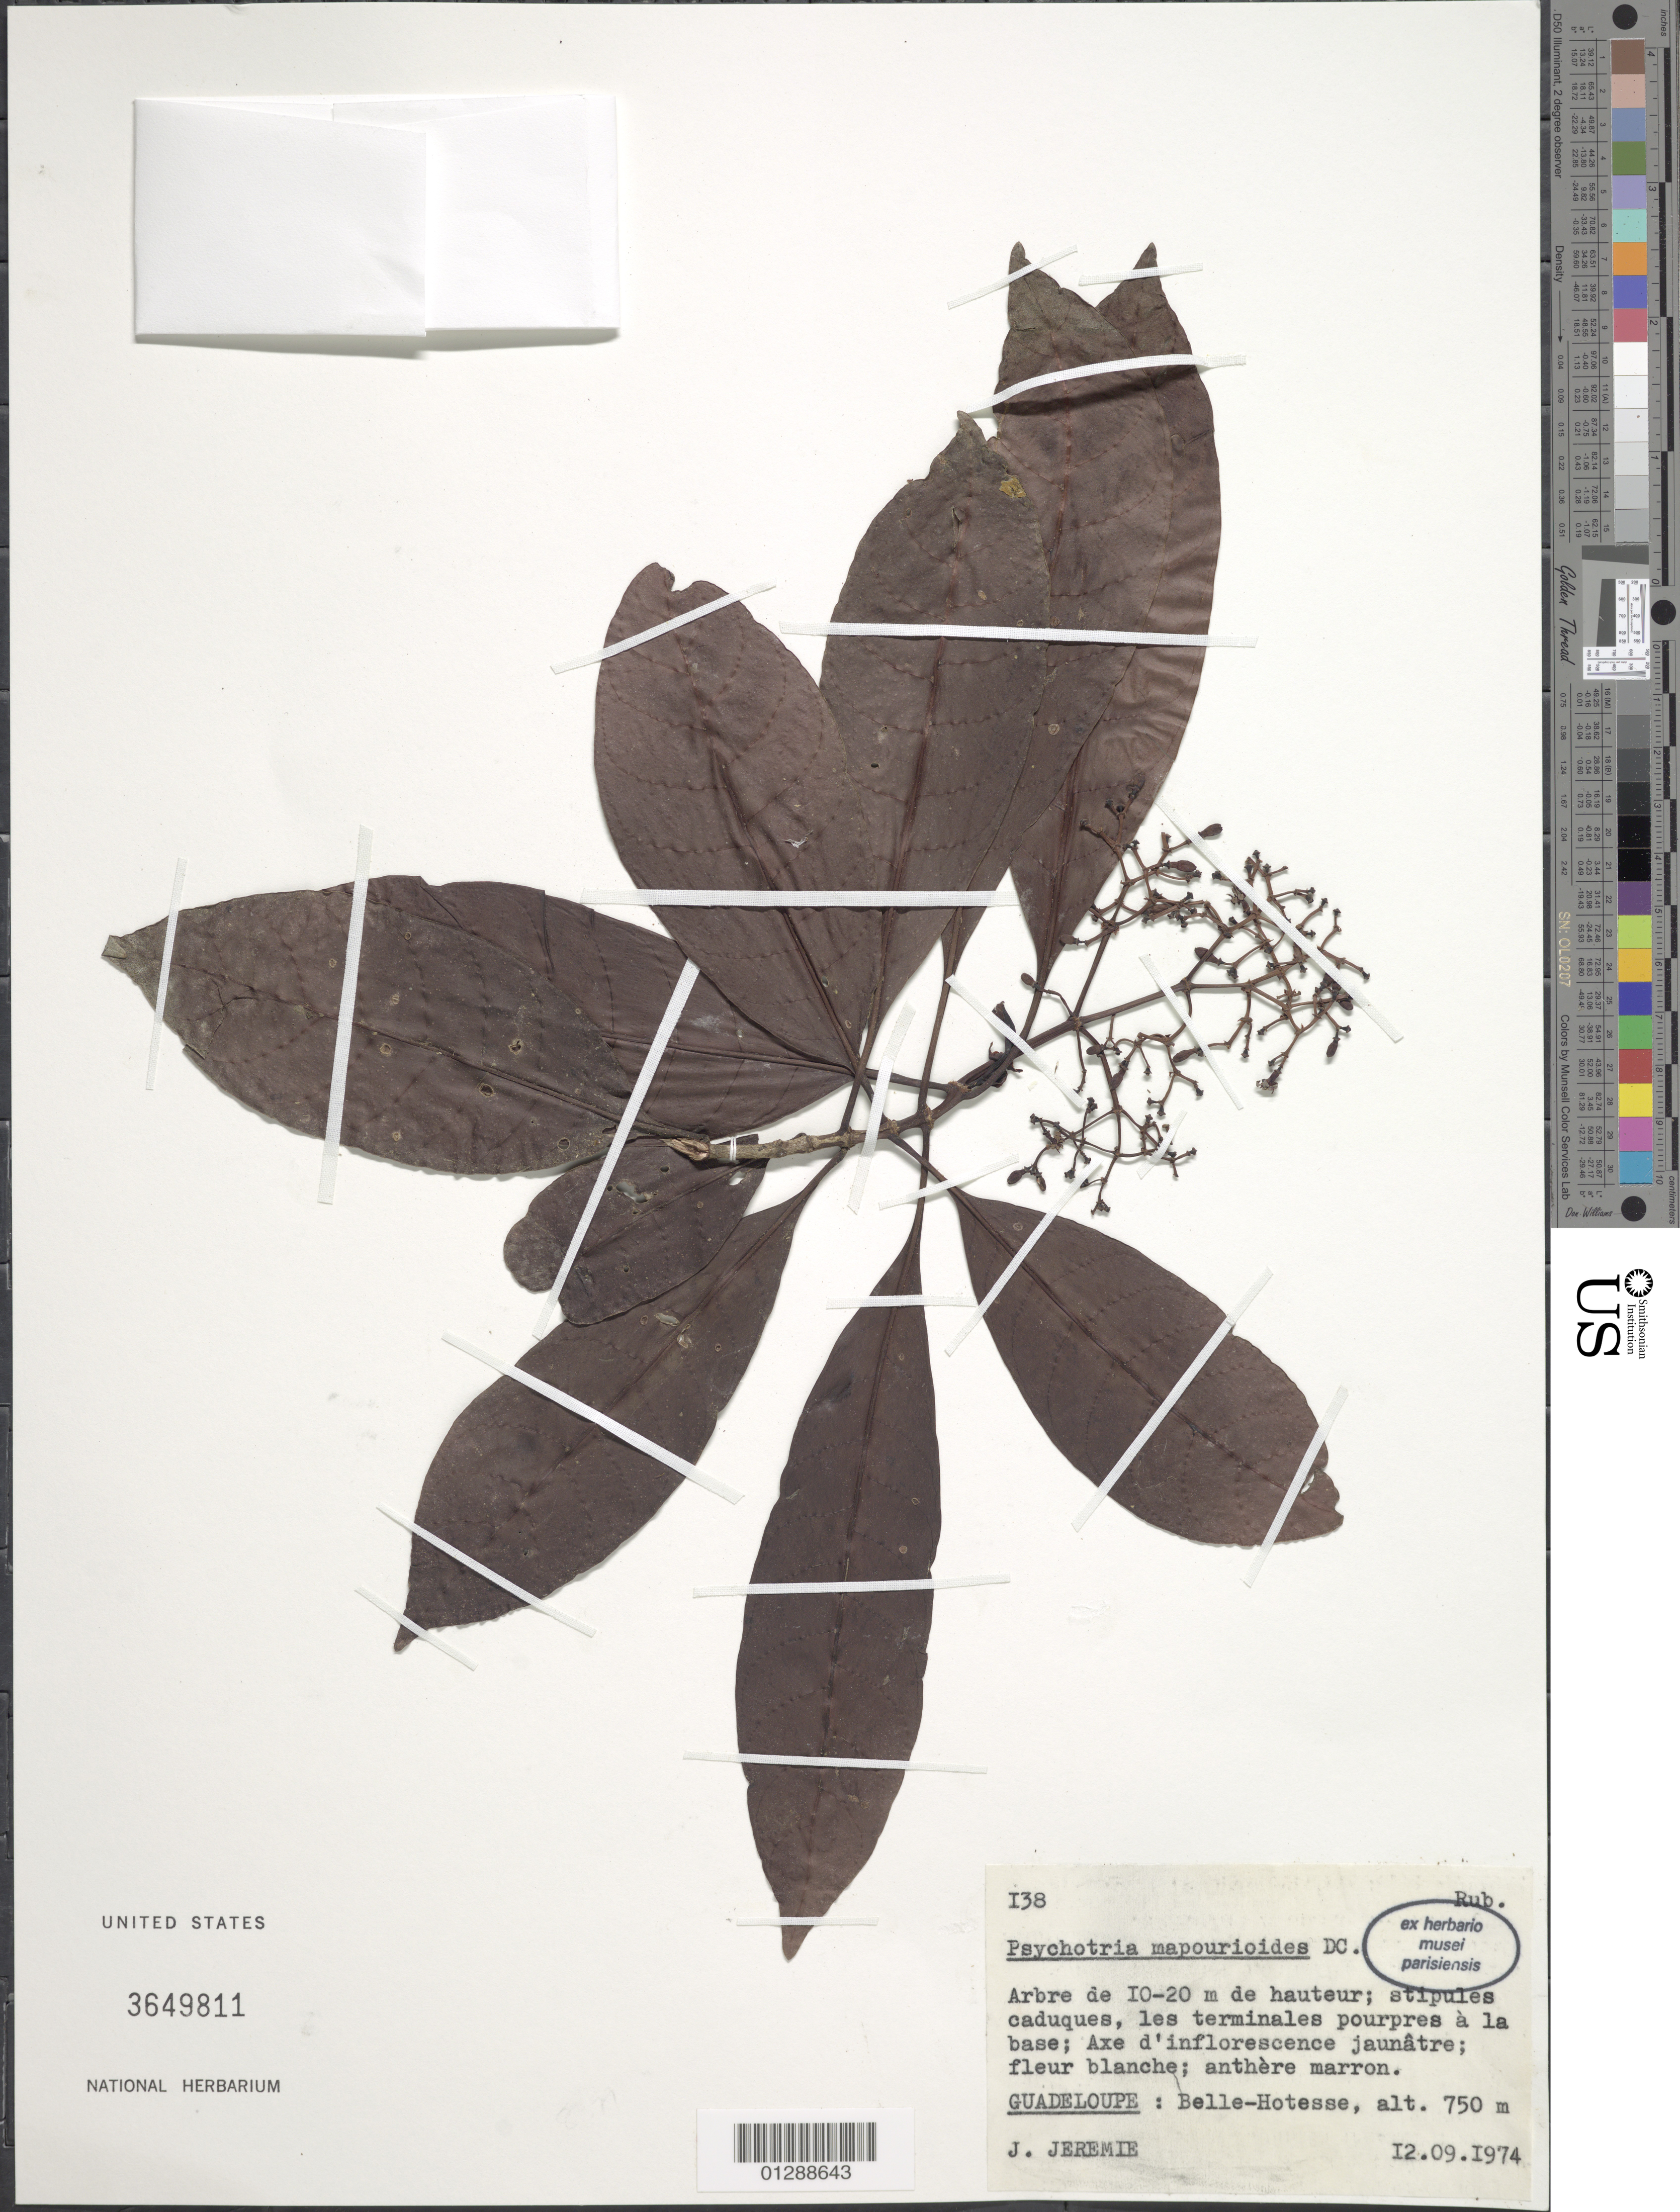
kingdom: Plantae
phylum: Tracheophyta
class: Magnoliopsida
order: Gentianales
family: Rubiaceae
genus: Psychotria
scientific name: Psychotria mapourioides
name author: DC.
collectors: J. Jérémie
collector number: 138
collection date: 1974-09-12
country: Guadeloupe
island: Basse-Terre I.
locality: Belle-Hotesse.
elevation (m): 750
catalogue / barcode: US 3649811